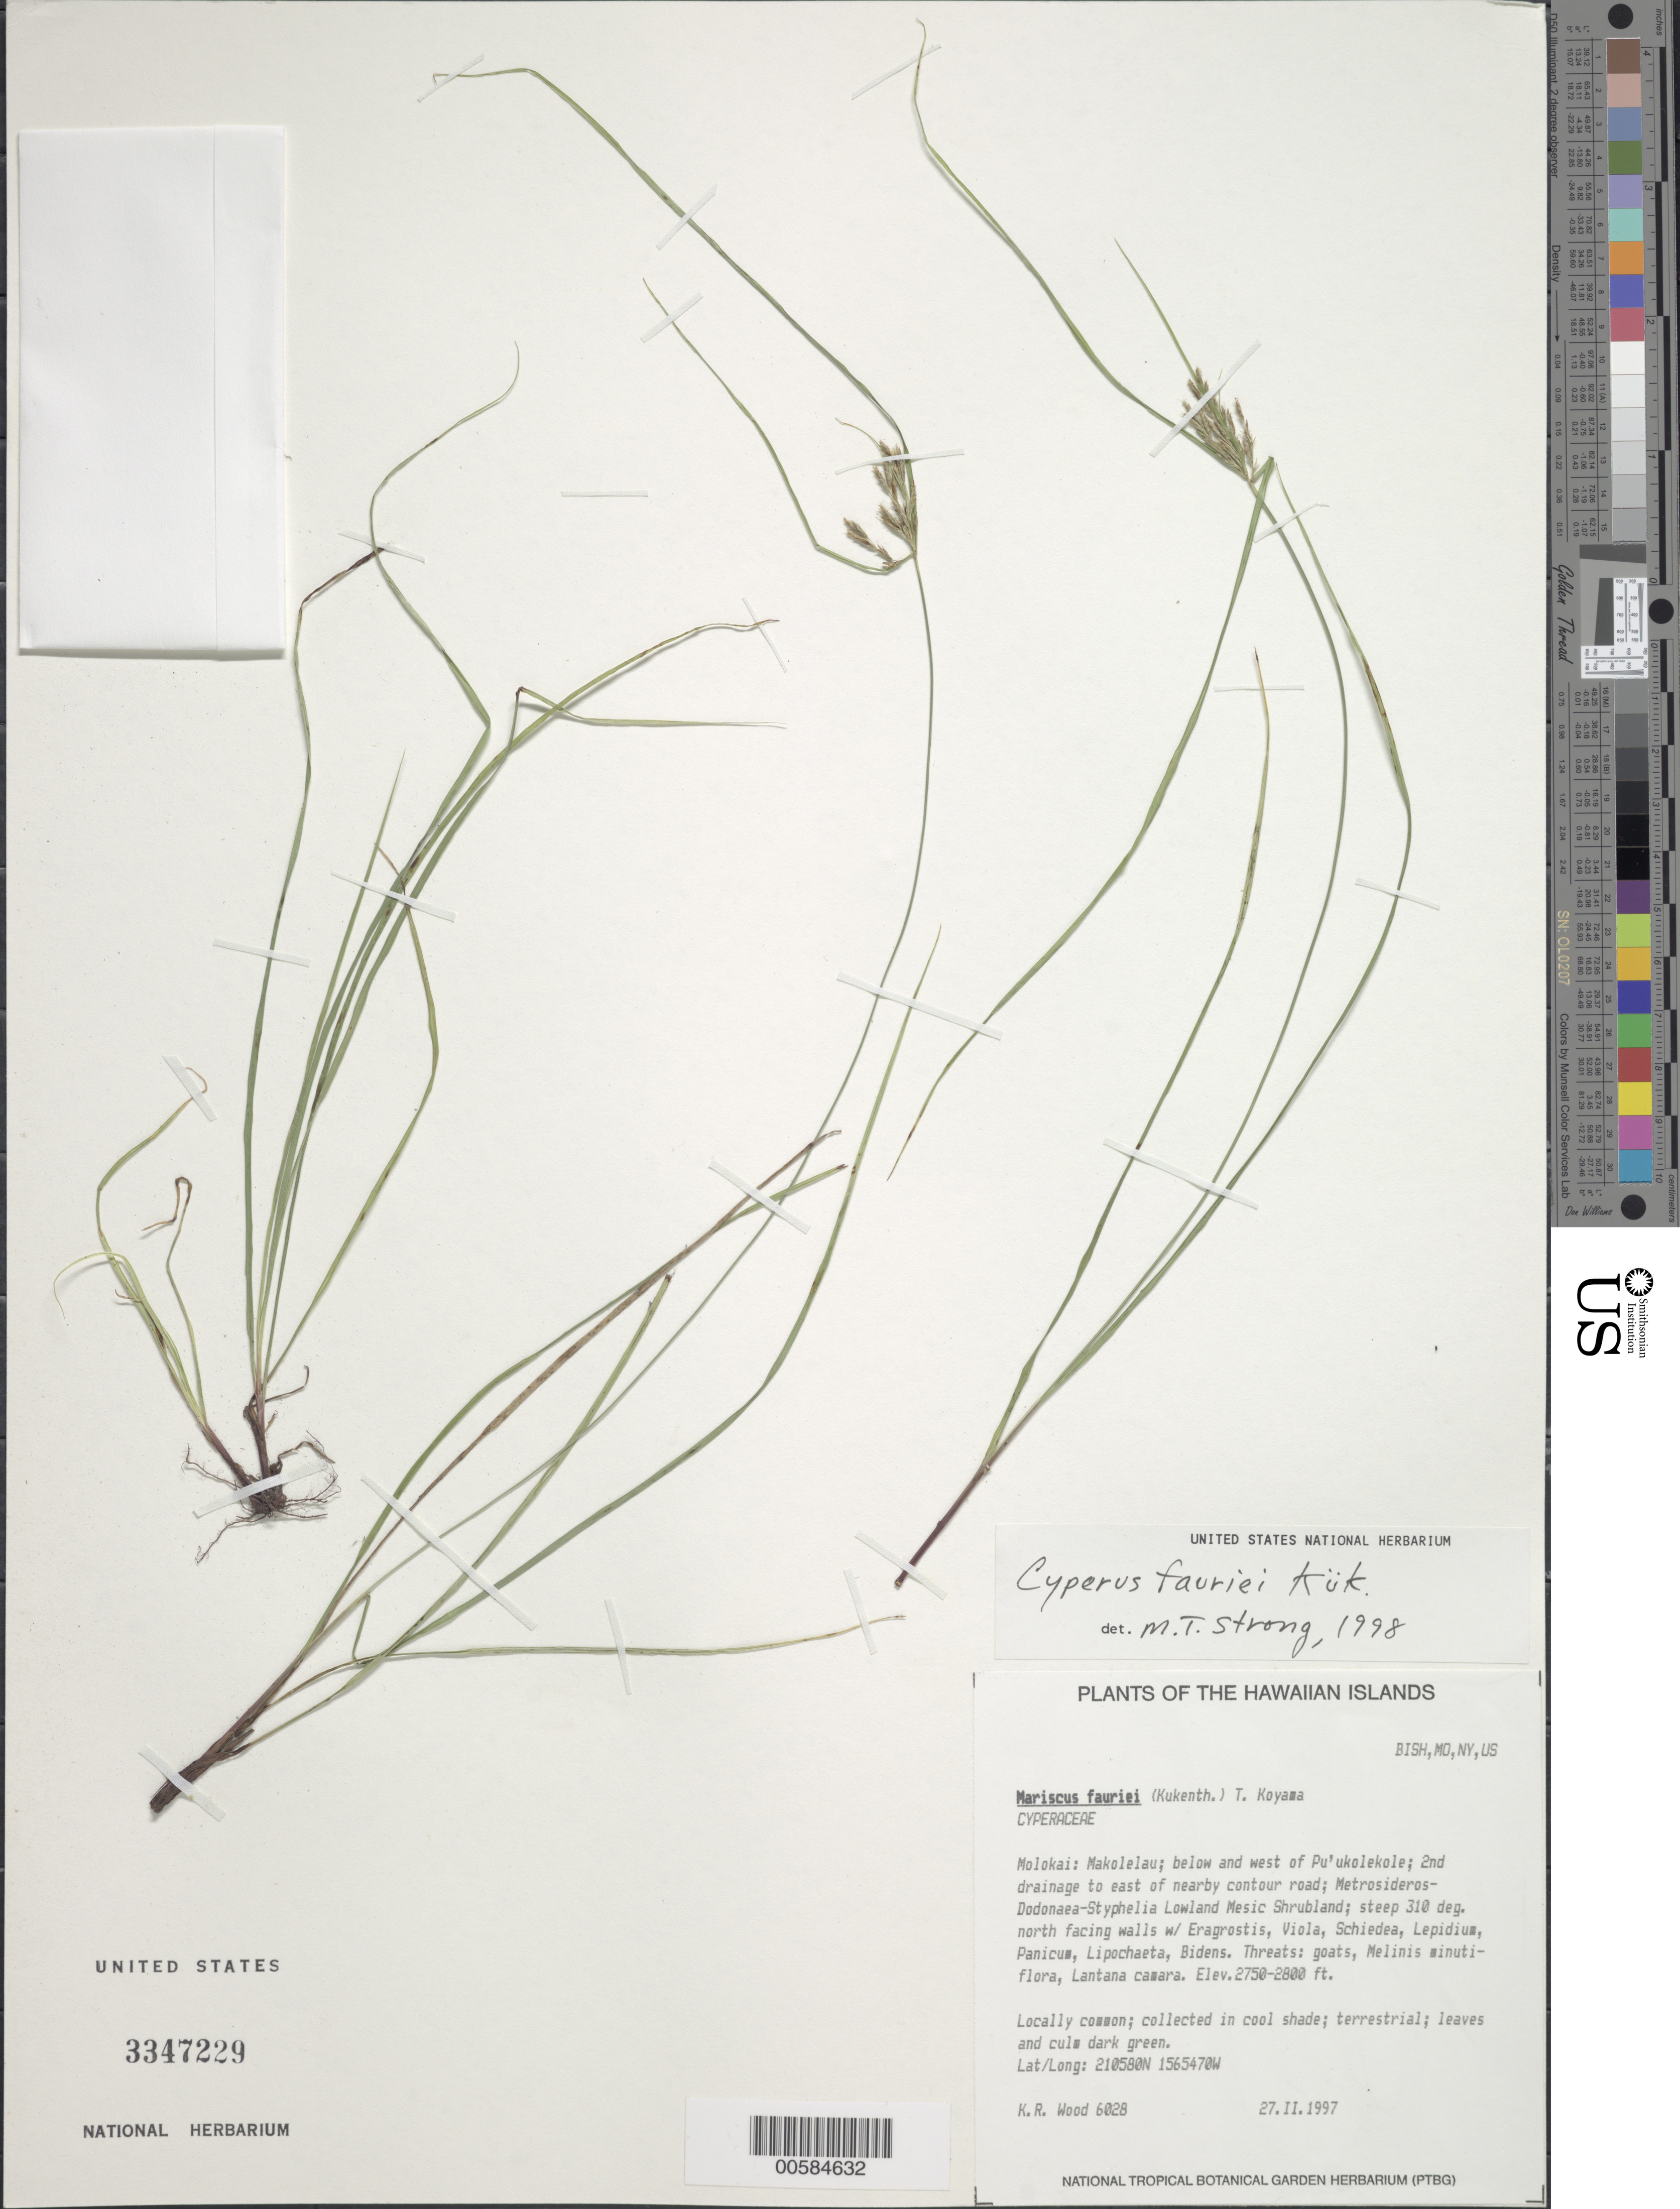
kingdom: Plantae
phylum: Tracheophyta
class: Liliopsida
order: Poales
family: Cyperaceae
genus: Cyperus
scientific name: Cyperus fauriei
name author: Kük.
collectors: K. R. Wood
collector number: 6028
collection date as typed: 27 Feb 1997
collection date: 1997-02-27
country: United States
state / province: Hawaii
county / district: Maui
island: Moloka'i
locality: Makolelau; below and W of Pu'ukolekole; 2nd drainage to E of nearby contour road. (lat/long recorded as: lat=21:5:80:N long=156:54:70:W)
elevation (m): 838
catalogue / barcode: US 3347229